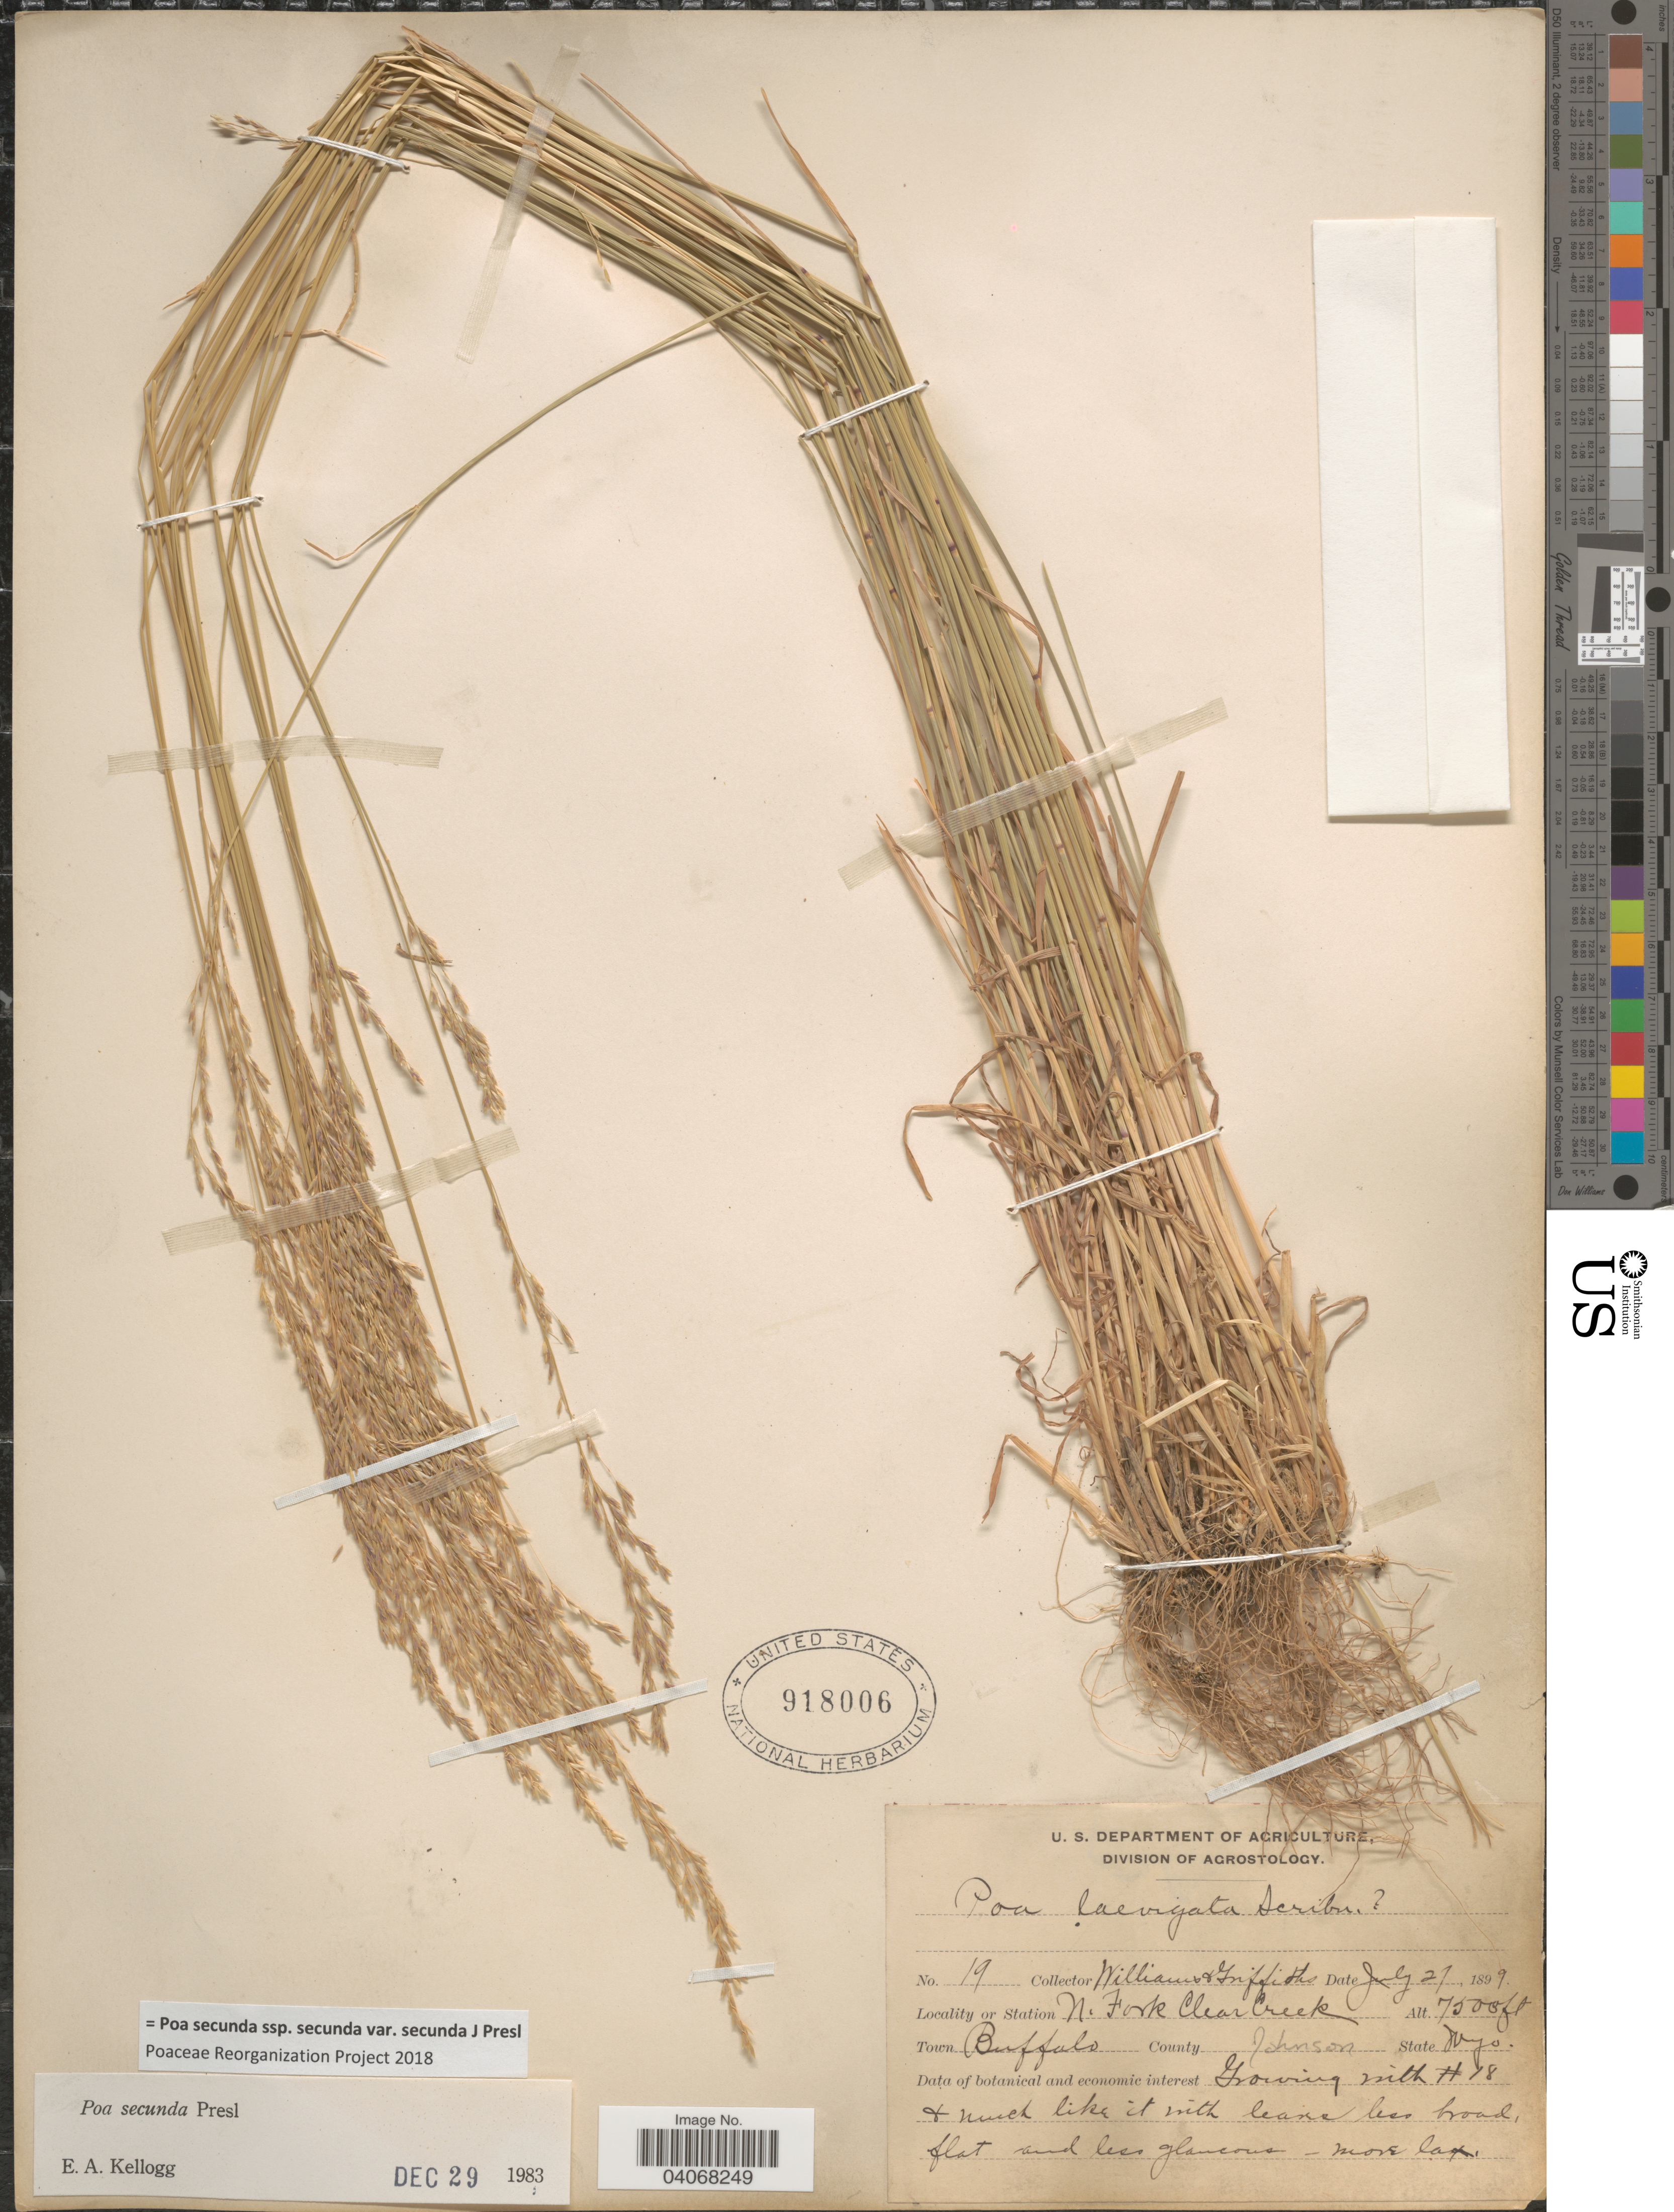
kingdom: Plantae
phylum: Tracheophyta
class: Liliopsida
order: Poales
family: Poaceae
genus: Poa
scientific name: Poa secunda subsp. secunda var. secunda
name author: J. Presl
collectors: -- Williams & -- Griffiths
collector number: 19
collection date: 1899-07-27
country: United States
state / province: Wyoming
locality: N. Fork Clear Creek. Town Buffalo. County Johnson.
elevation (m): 2286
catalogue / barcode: US 918006